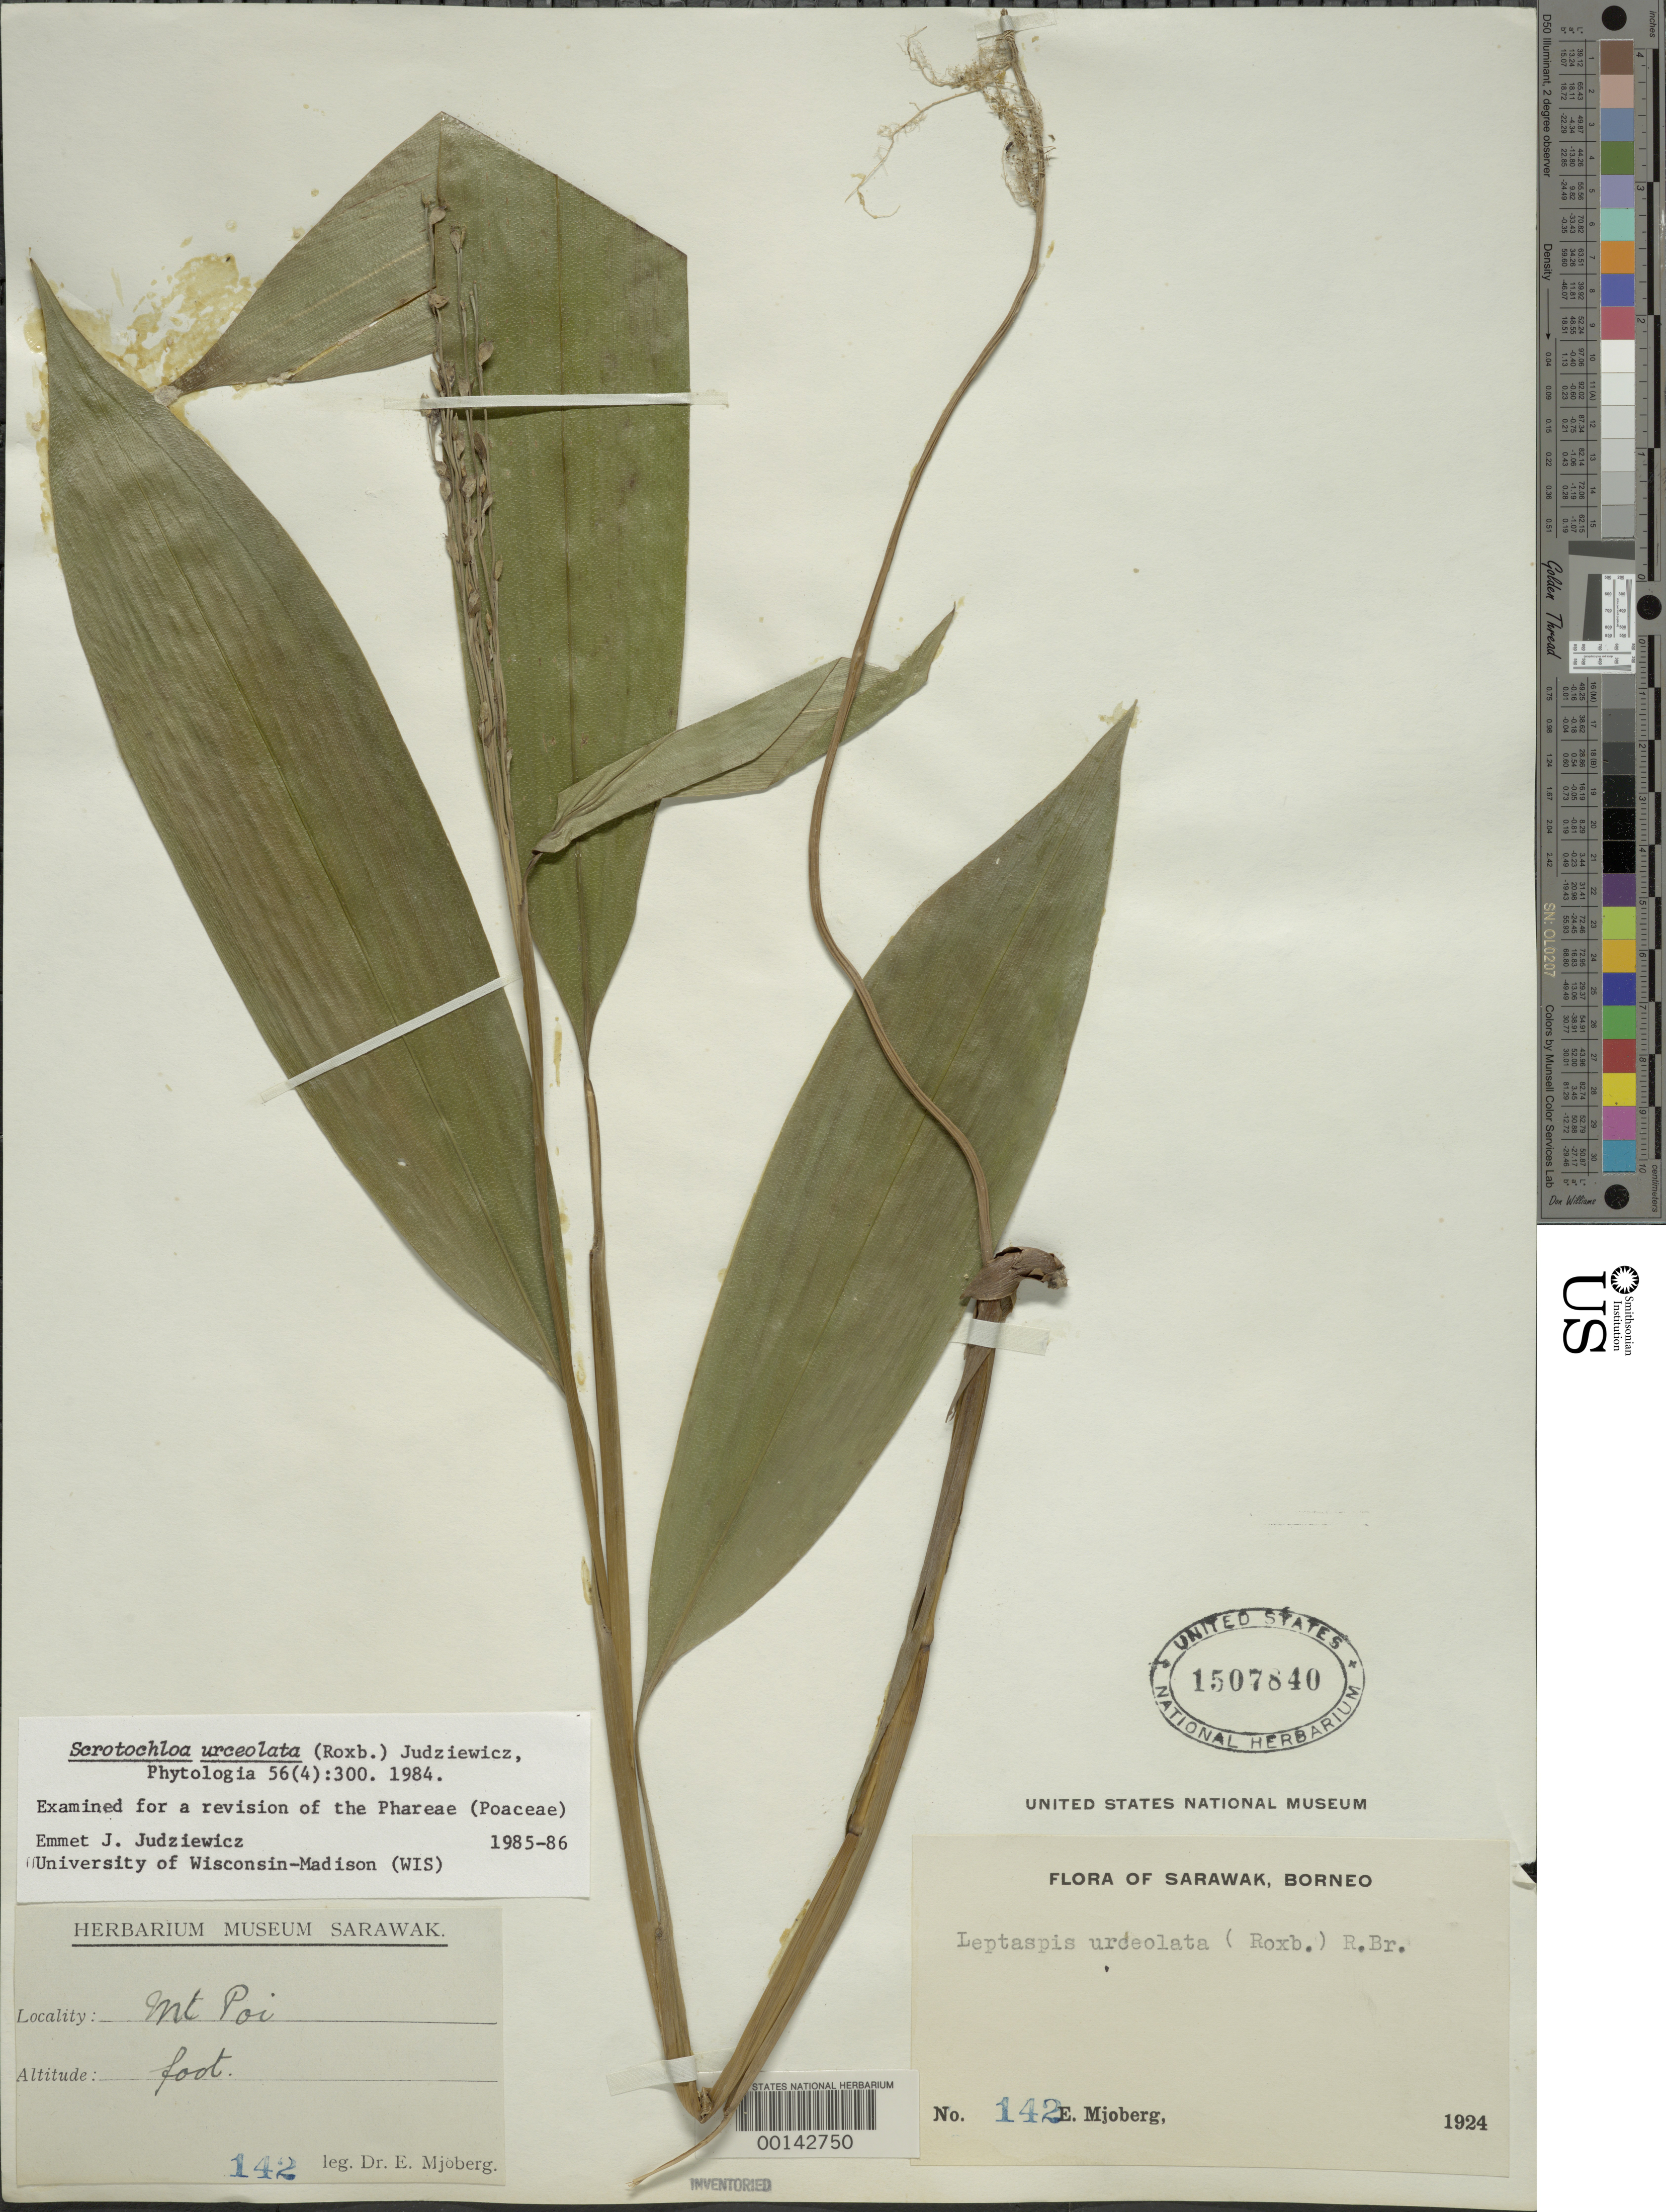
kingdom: Plantae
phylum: Tracheophyta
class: Liliopsida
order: Poales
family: Poaceae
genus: Scrotochloa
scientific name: Scrotochloa urceolata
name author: (Roxb.) Judz.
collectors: E. Mjoberg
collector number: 142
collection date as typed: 1924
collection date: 1924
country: Malaysia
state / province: Sarawak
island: Borneo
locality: Mt. poi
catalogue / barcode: US 1507840